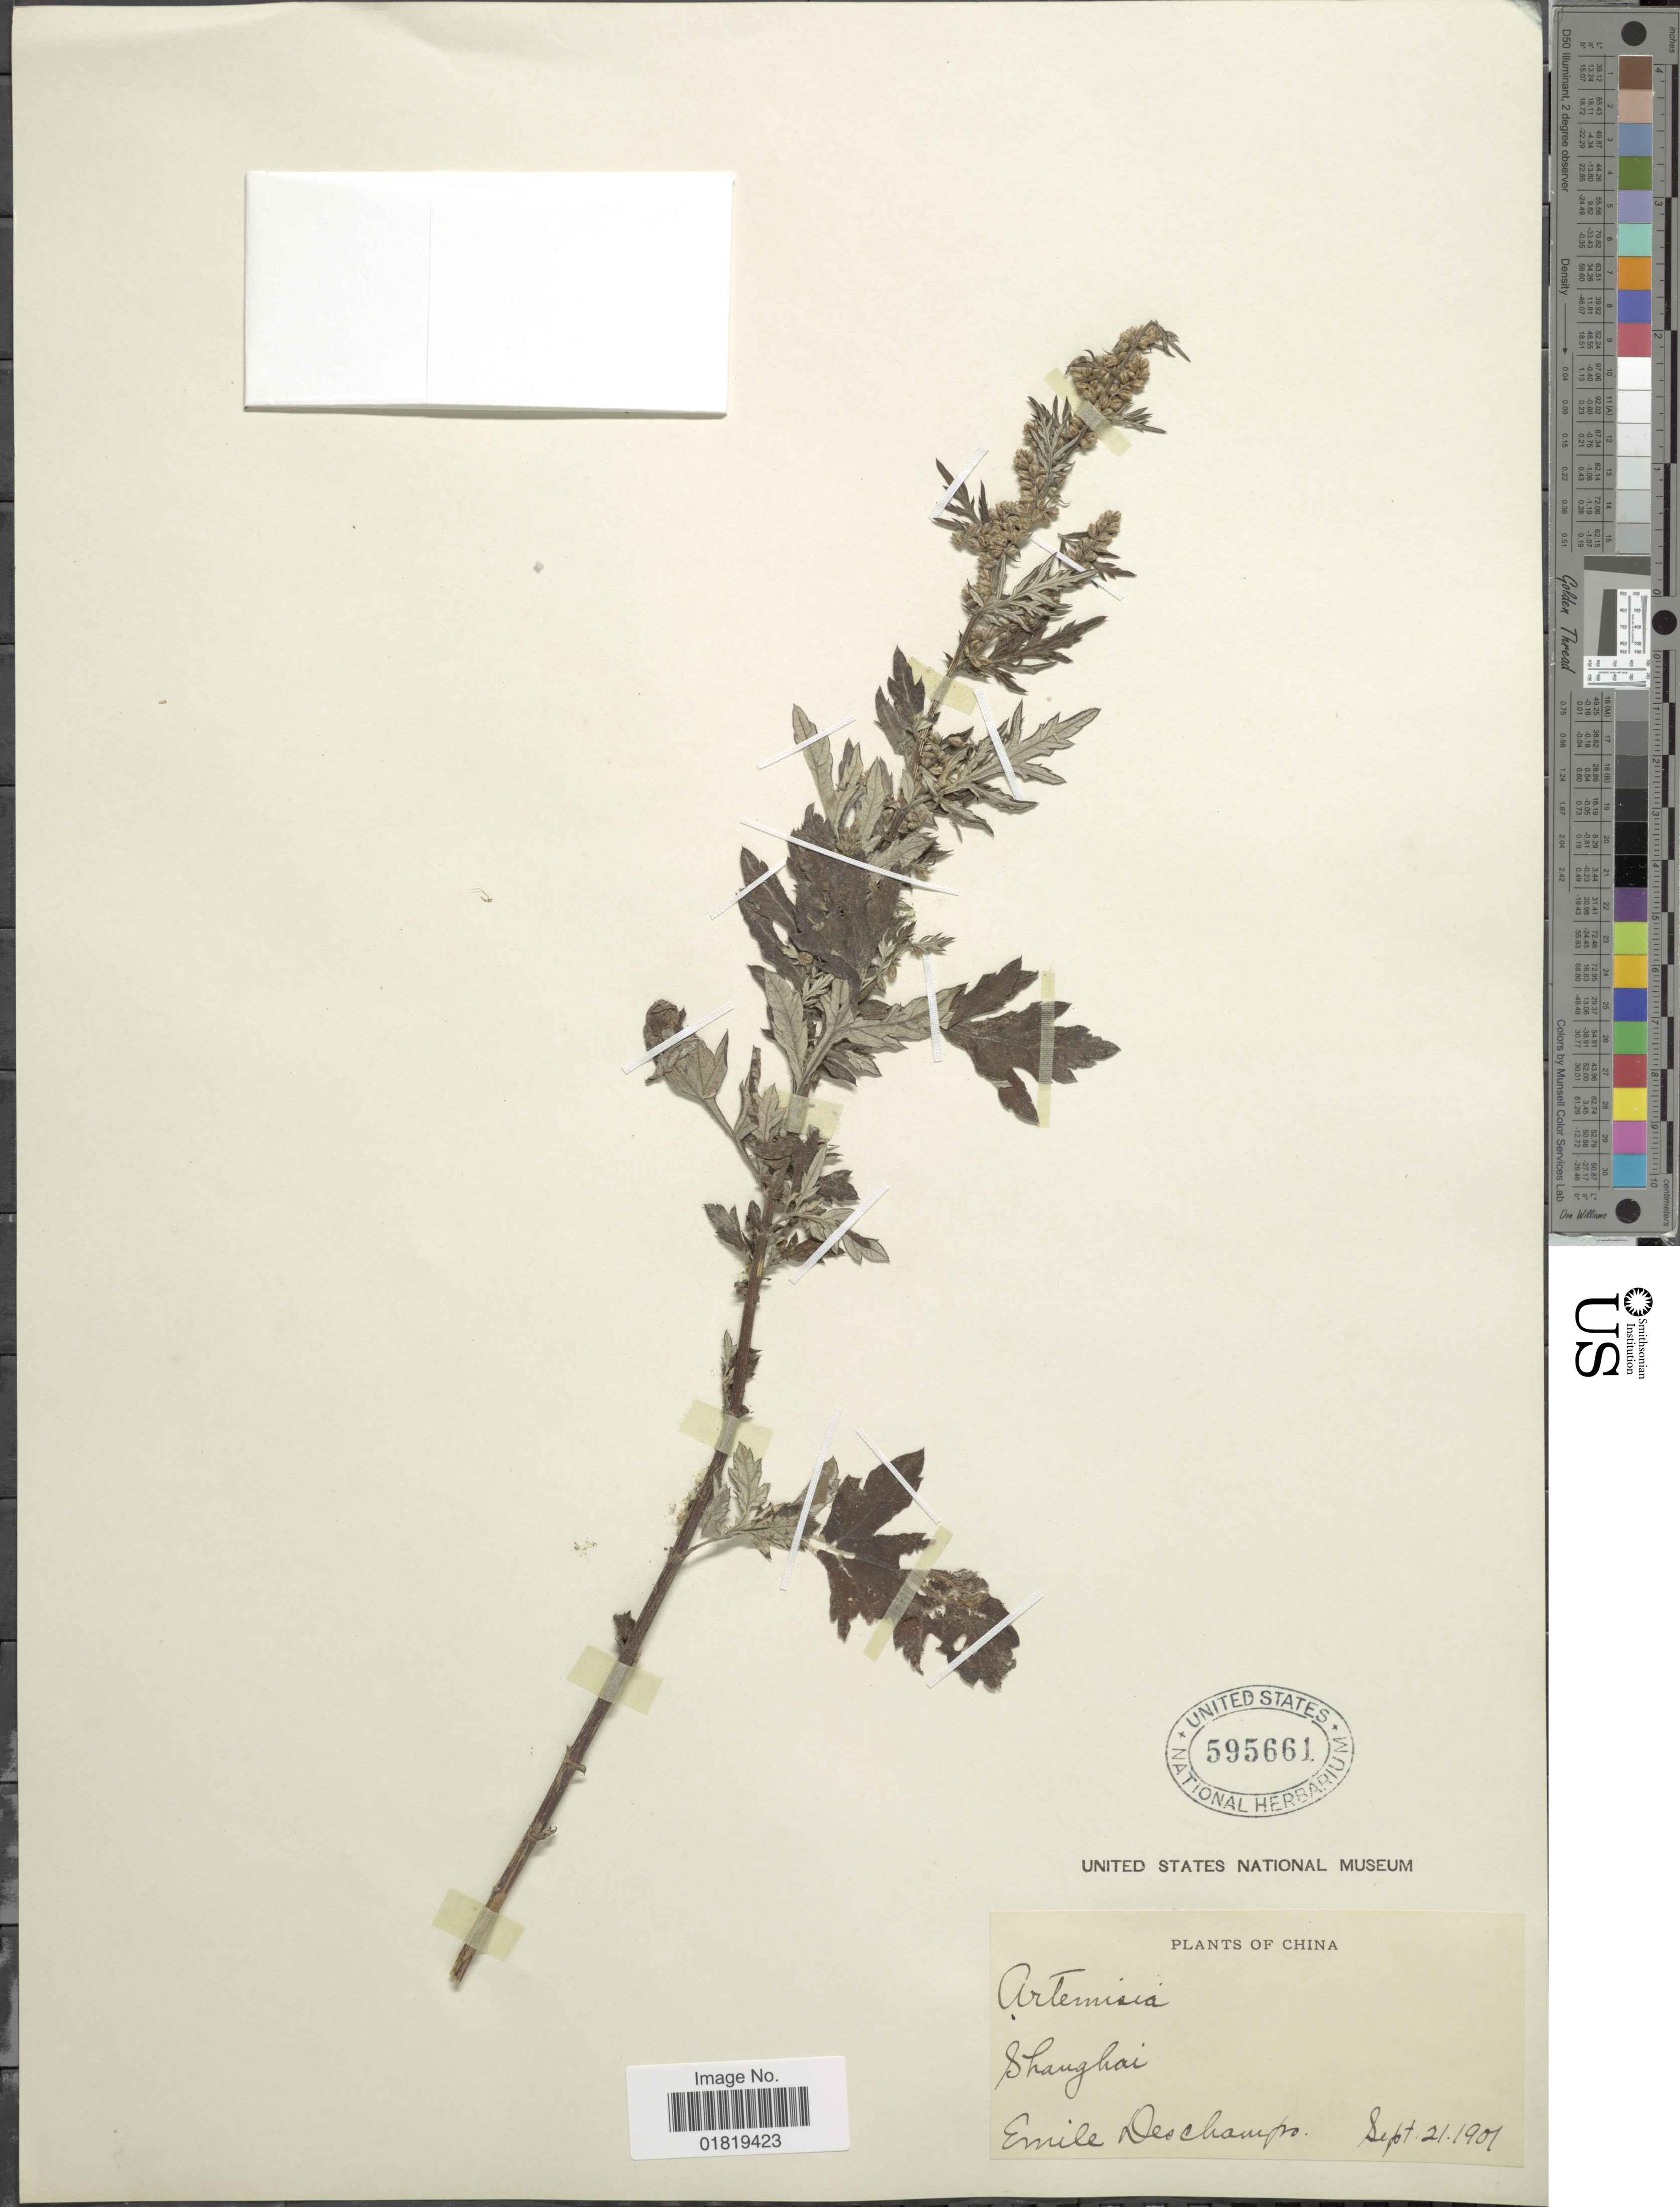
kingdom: Plantae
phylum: Tracheophyta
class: Magnoliopsida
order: Asterales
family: Asteraceae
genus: Artemisia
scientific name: Artemisia sp.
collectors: E. Deschamps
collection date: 1901-09-21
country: China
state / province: Shanghai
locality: Shanghai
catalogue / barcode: US 595661